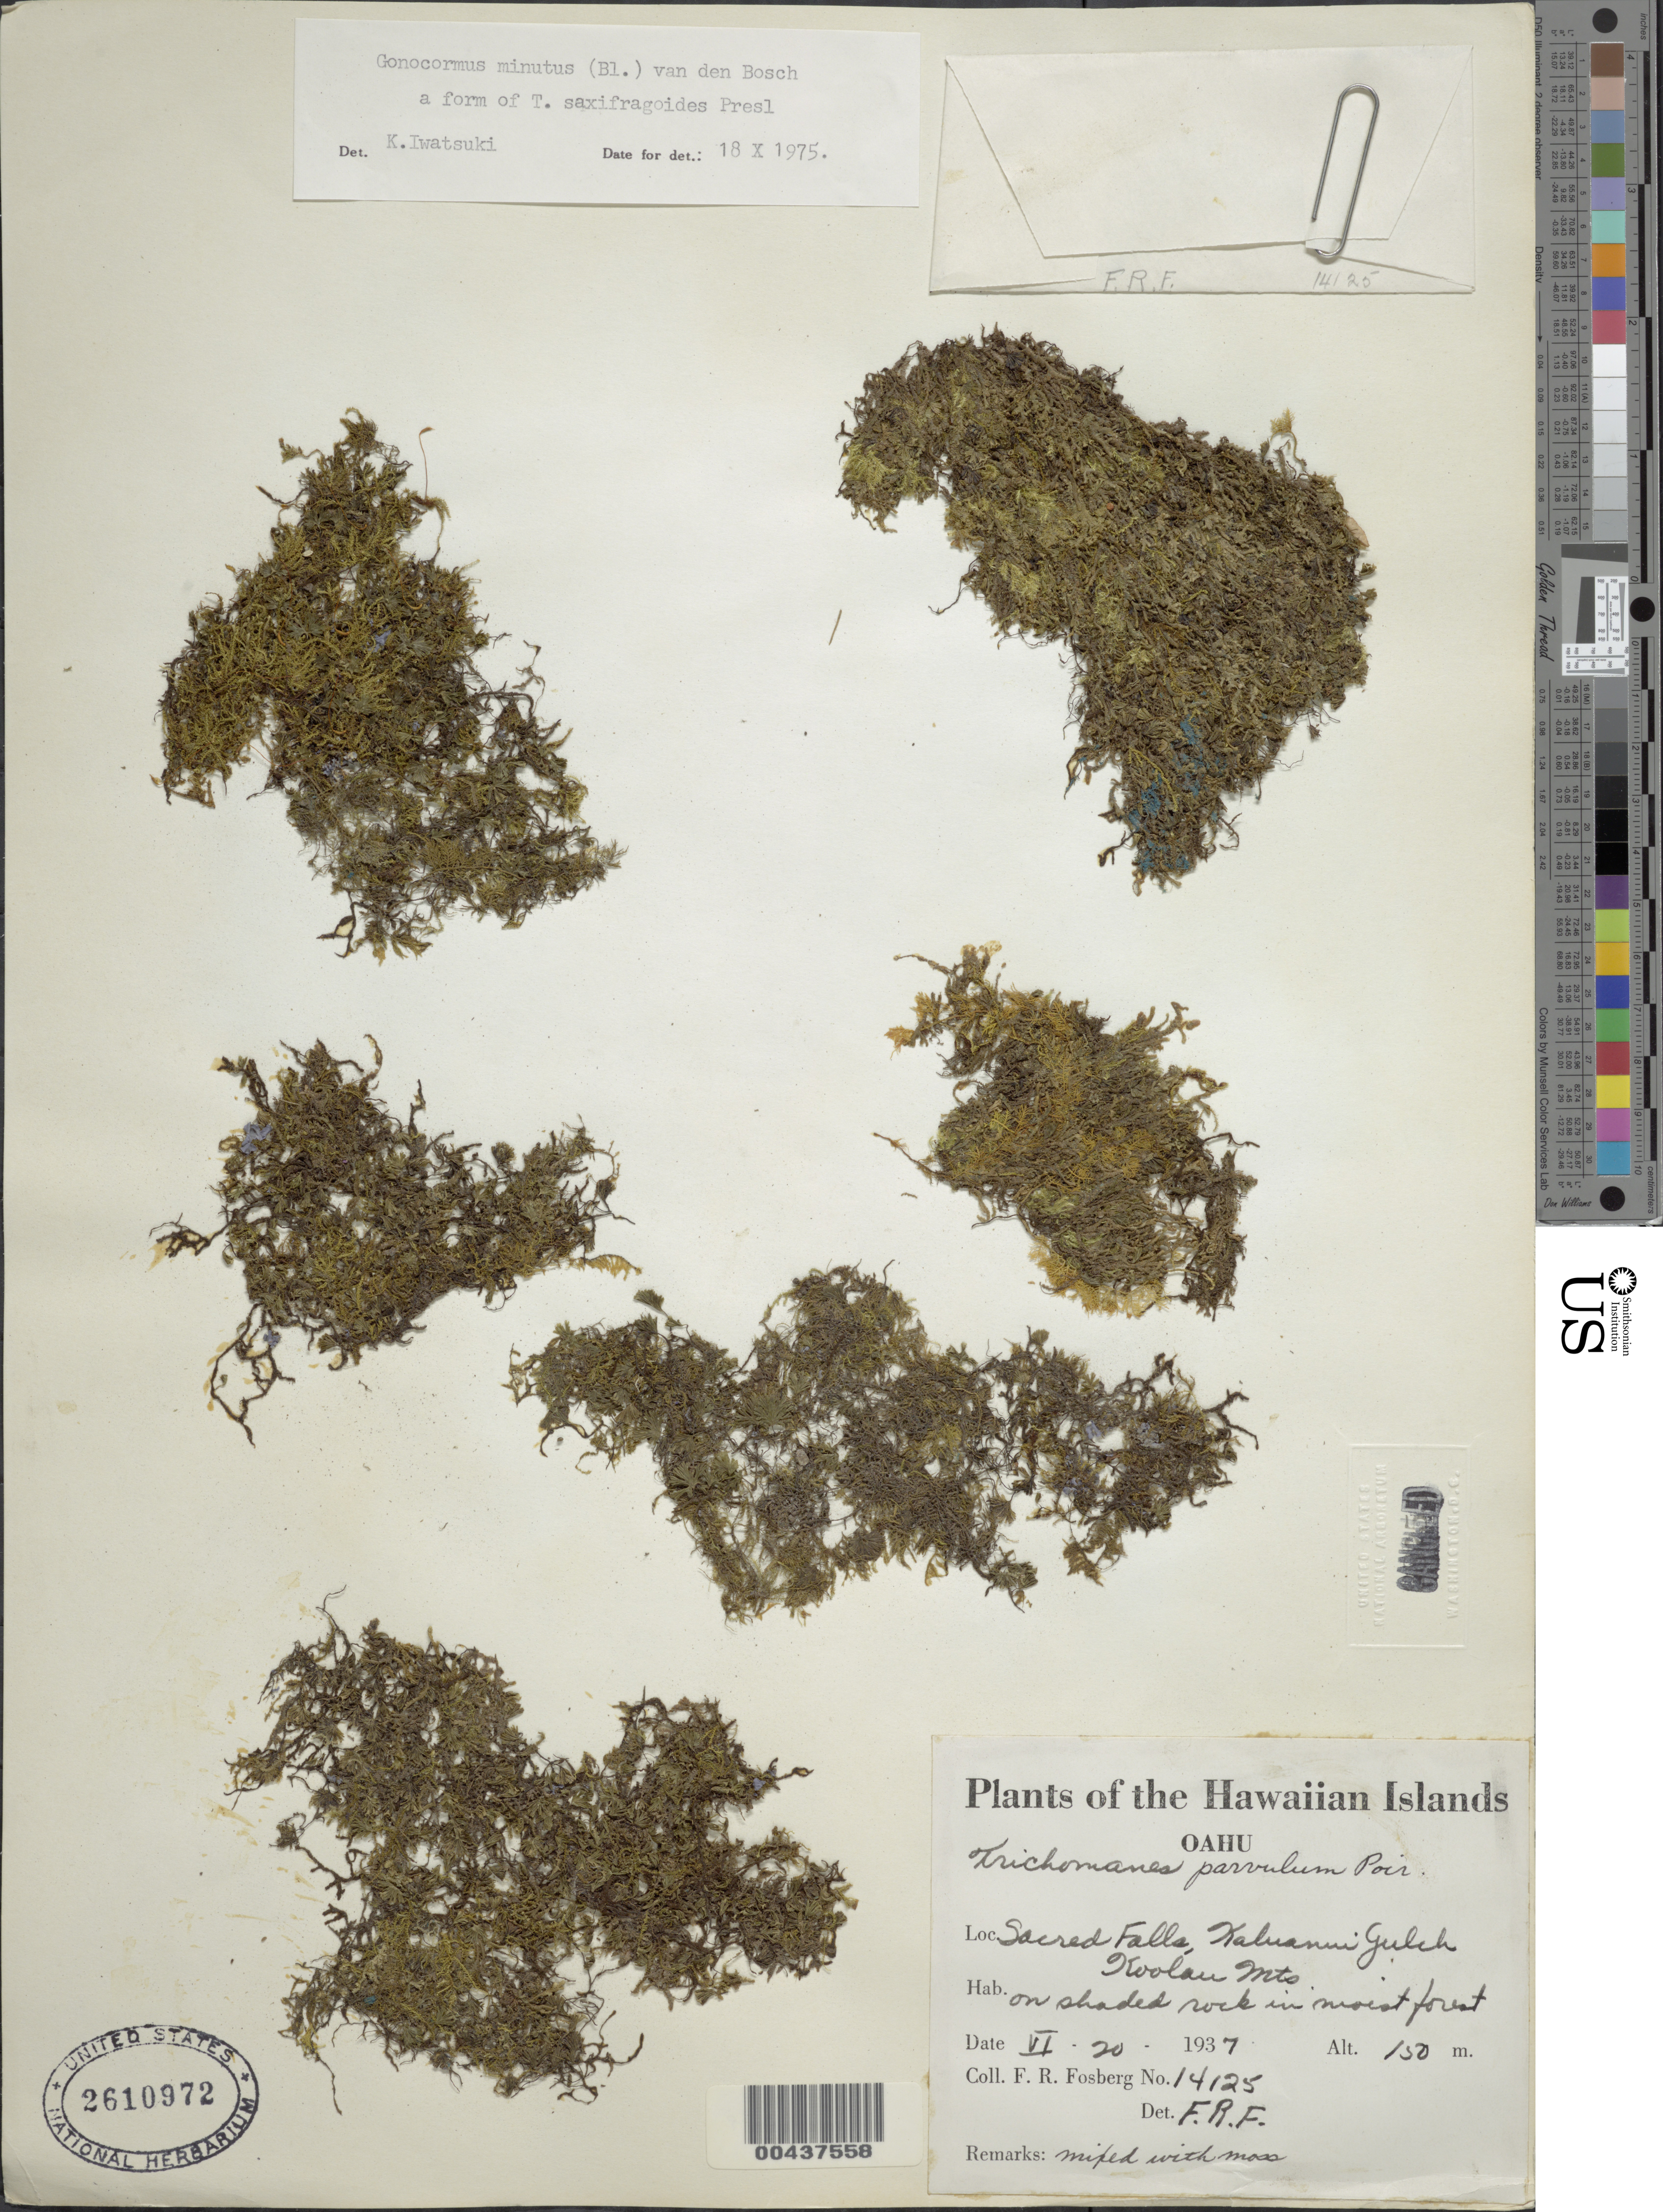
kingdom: Plantae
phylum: Tracheophyta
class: Polypodiopsida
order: Hymenophyllales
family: Hymenophyllaceae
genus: Crepidomanes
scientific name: Crepidomanes minutum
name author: (Blume) K. Iwats.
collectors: F. R. Fosberg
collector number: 14125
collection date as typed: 20 Jun 1937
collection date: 1937-06-20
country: United States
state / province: Hawaii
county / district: Honolulu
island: Oahu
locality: Sacred Falls, Kaluanui Gulch, Koolau Mts.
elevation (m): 150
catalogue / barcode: US 2610972